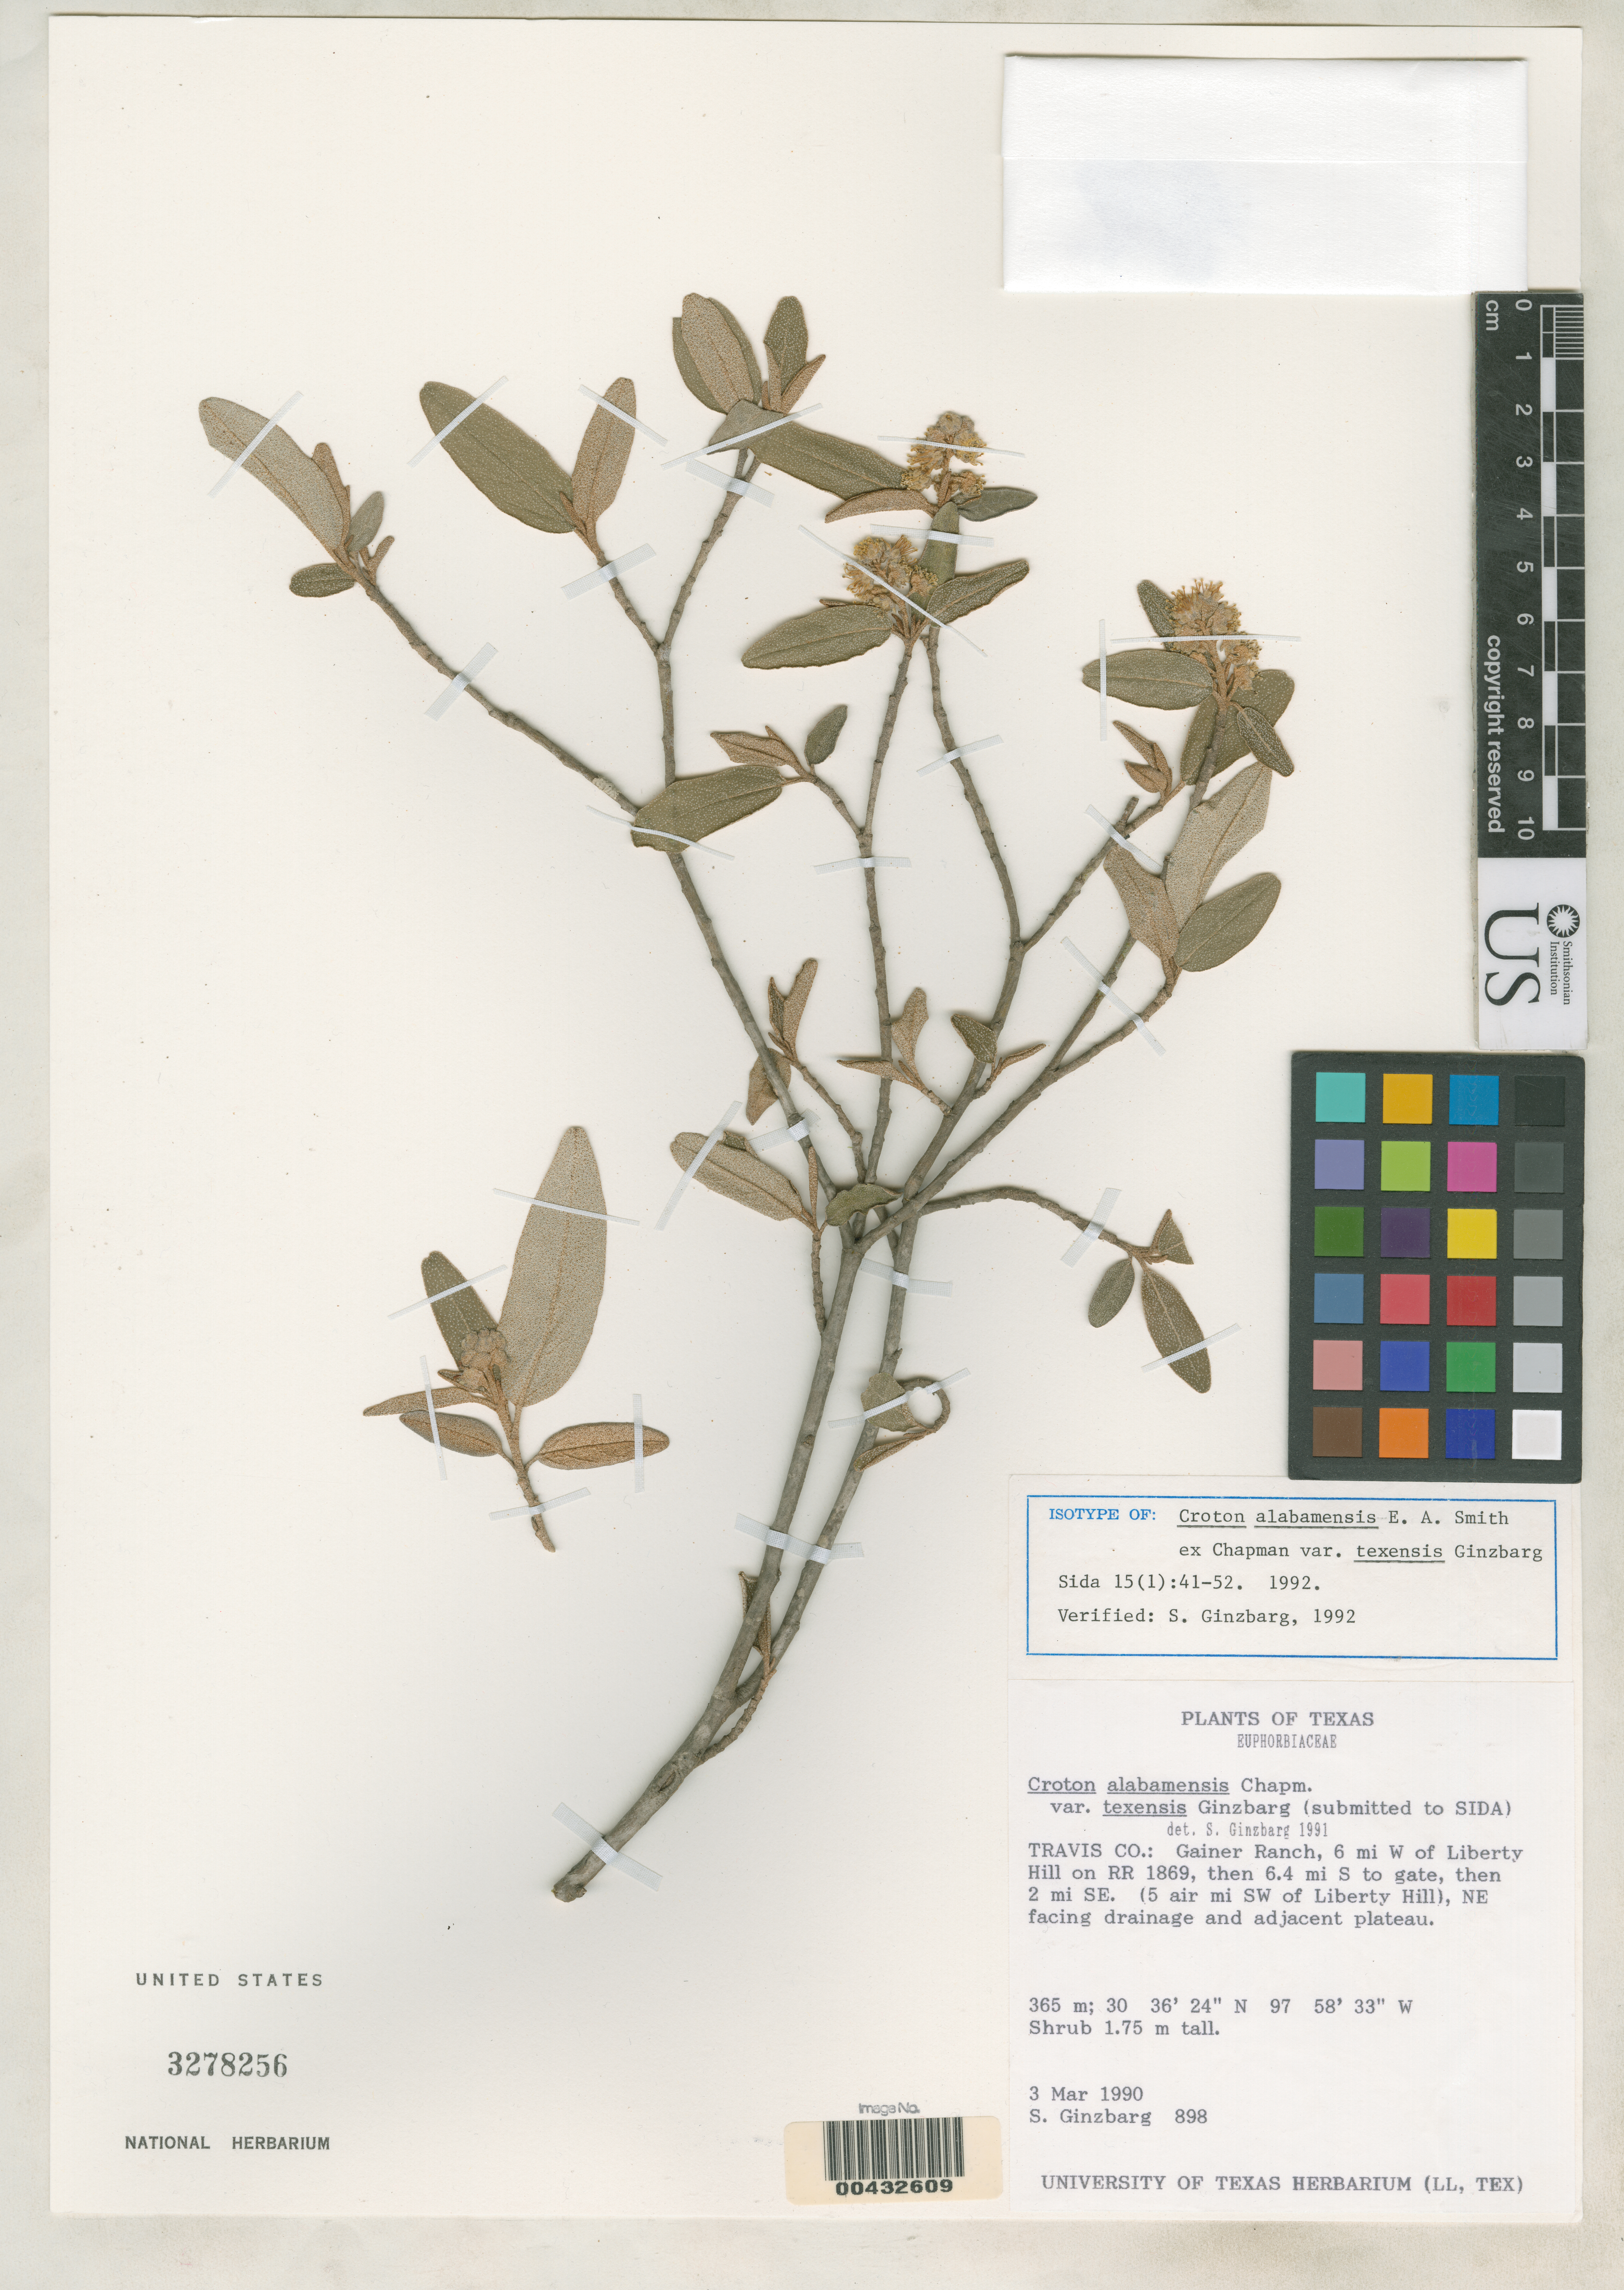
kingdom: Plantae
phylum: Tracheophyta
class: Magnoliopsida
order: Malpighiales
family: Euphorbiaceae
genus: Croton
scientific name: Croton alabamensis var. texensis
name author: Ginzbarg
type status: Isotype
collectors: S. Ginzbarg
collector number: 898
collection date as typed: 03 Mar 1990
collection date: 1990-03-03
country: United States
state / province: Texas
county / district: Travis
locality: Gainer Ranch, 6 mi W of Liberty Hill on RR1869, 6.4 mi S to gate, 2 mi SE (5 air mi SW of Liberty Hill).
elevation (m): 365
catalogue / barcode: US 3278256